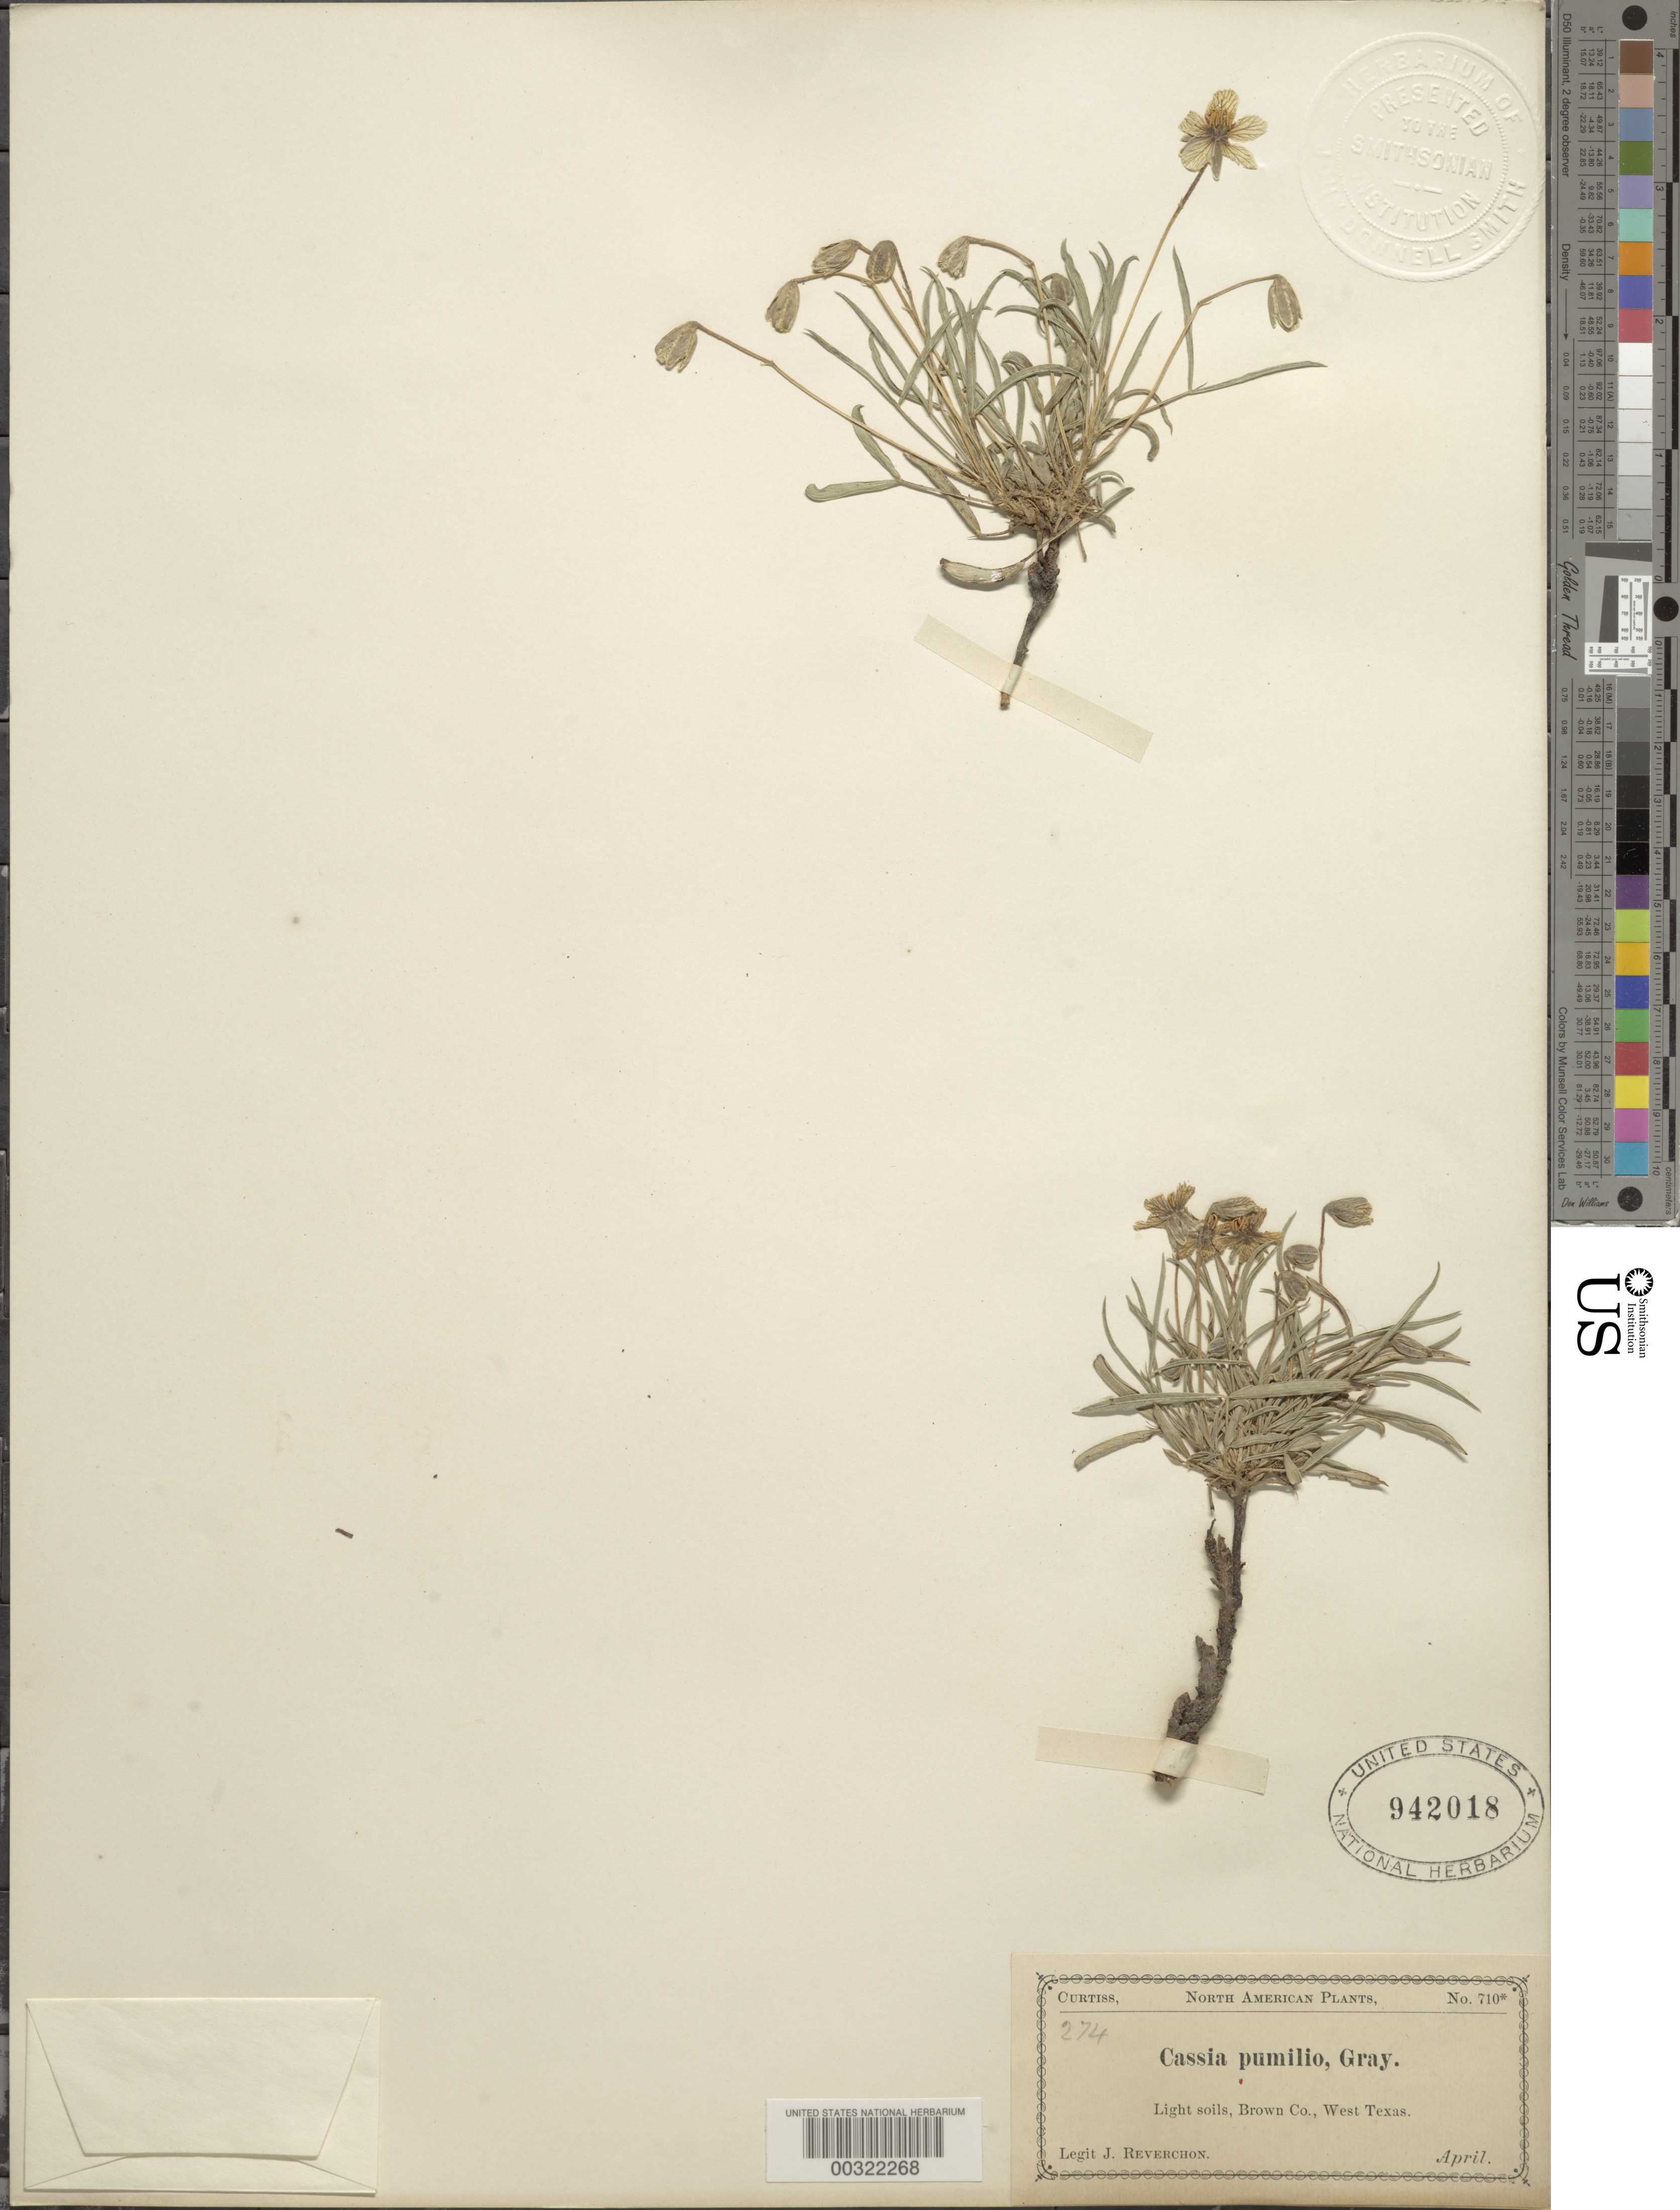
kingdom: Plantae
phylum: Tracheophyta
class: Magnoliopsida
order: Fabales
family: Fabaceae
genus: Senna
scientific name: Senna pumilio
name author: (A. Gray) H.S. Irwin & Barneby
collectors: J. Reverchon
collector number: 710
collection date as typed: Apr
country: United States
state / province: Texas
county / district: Brown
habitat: Light soils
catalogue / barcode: US 942018